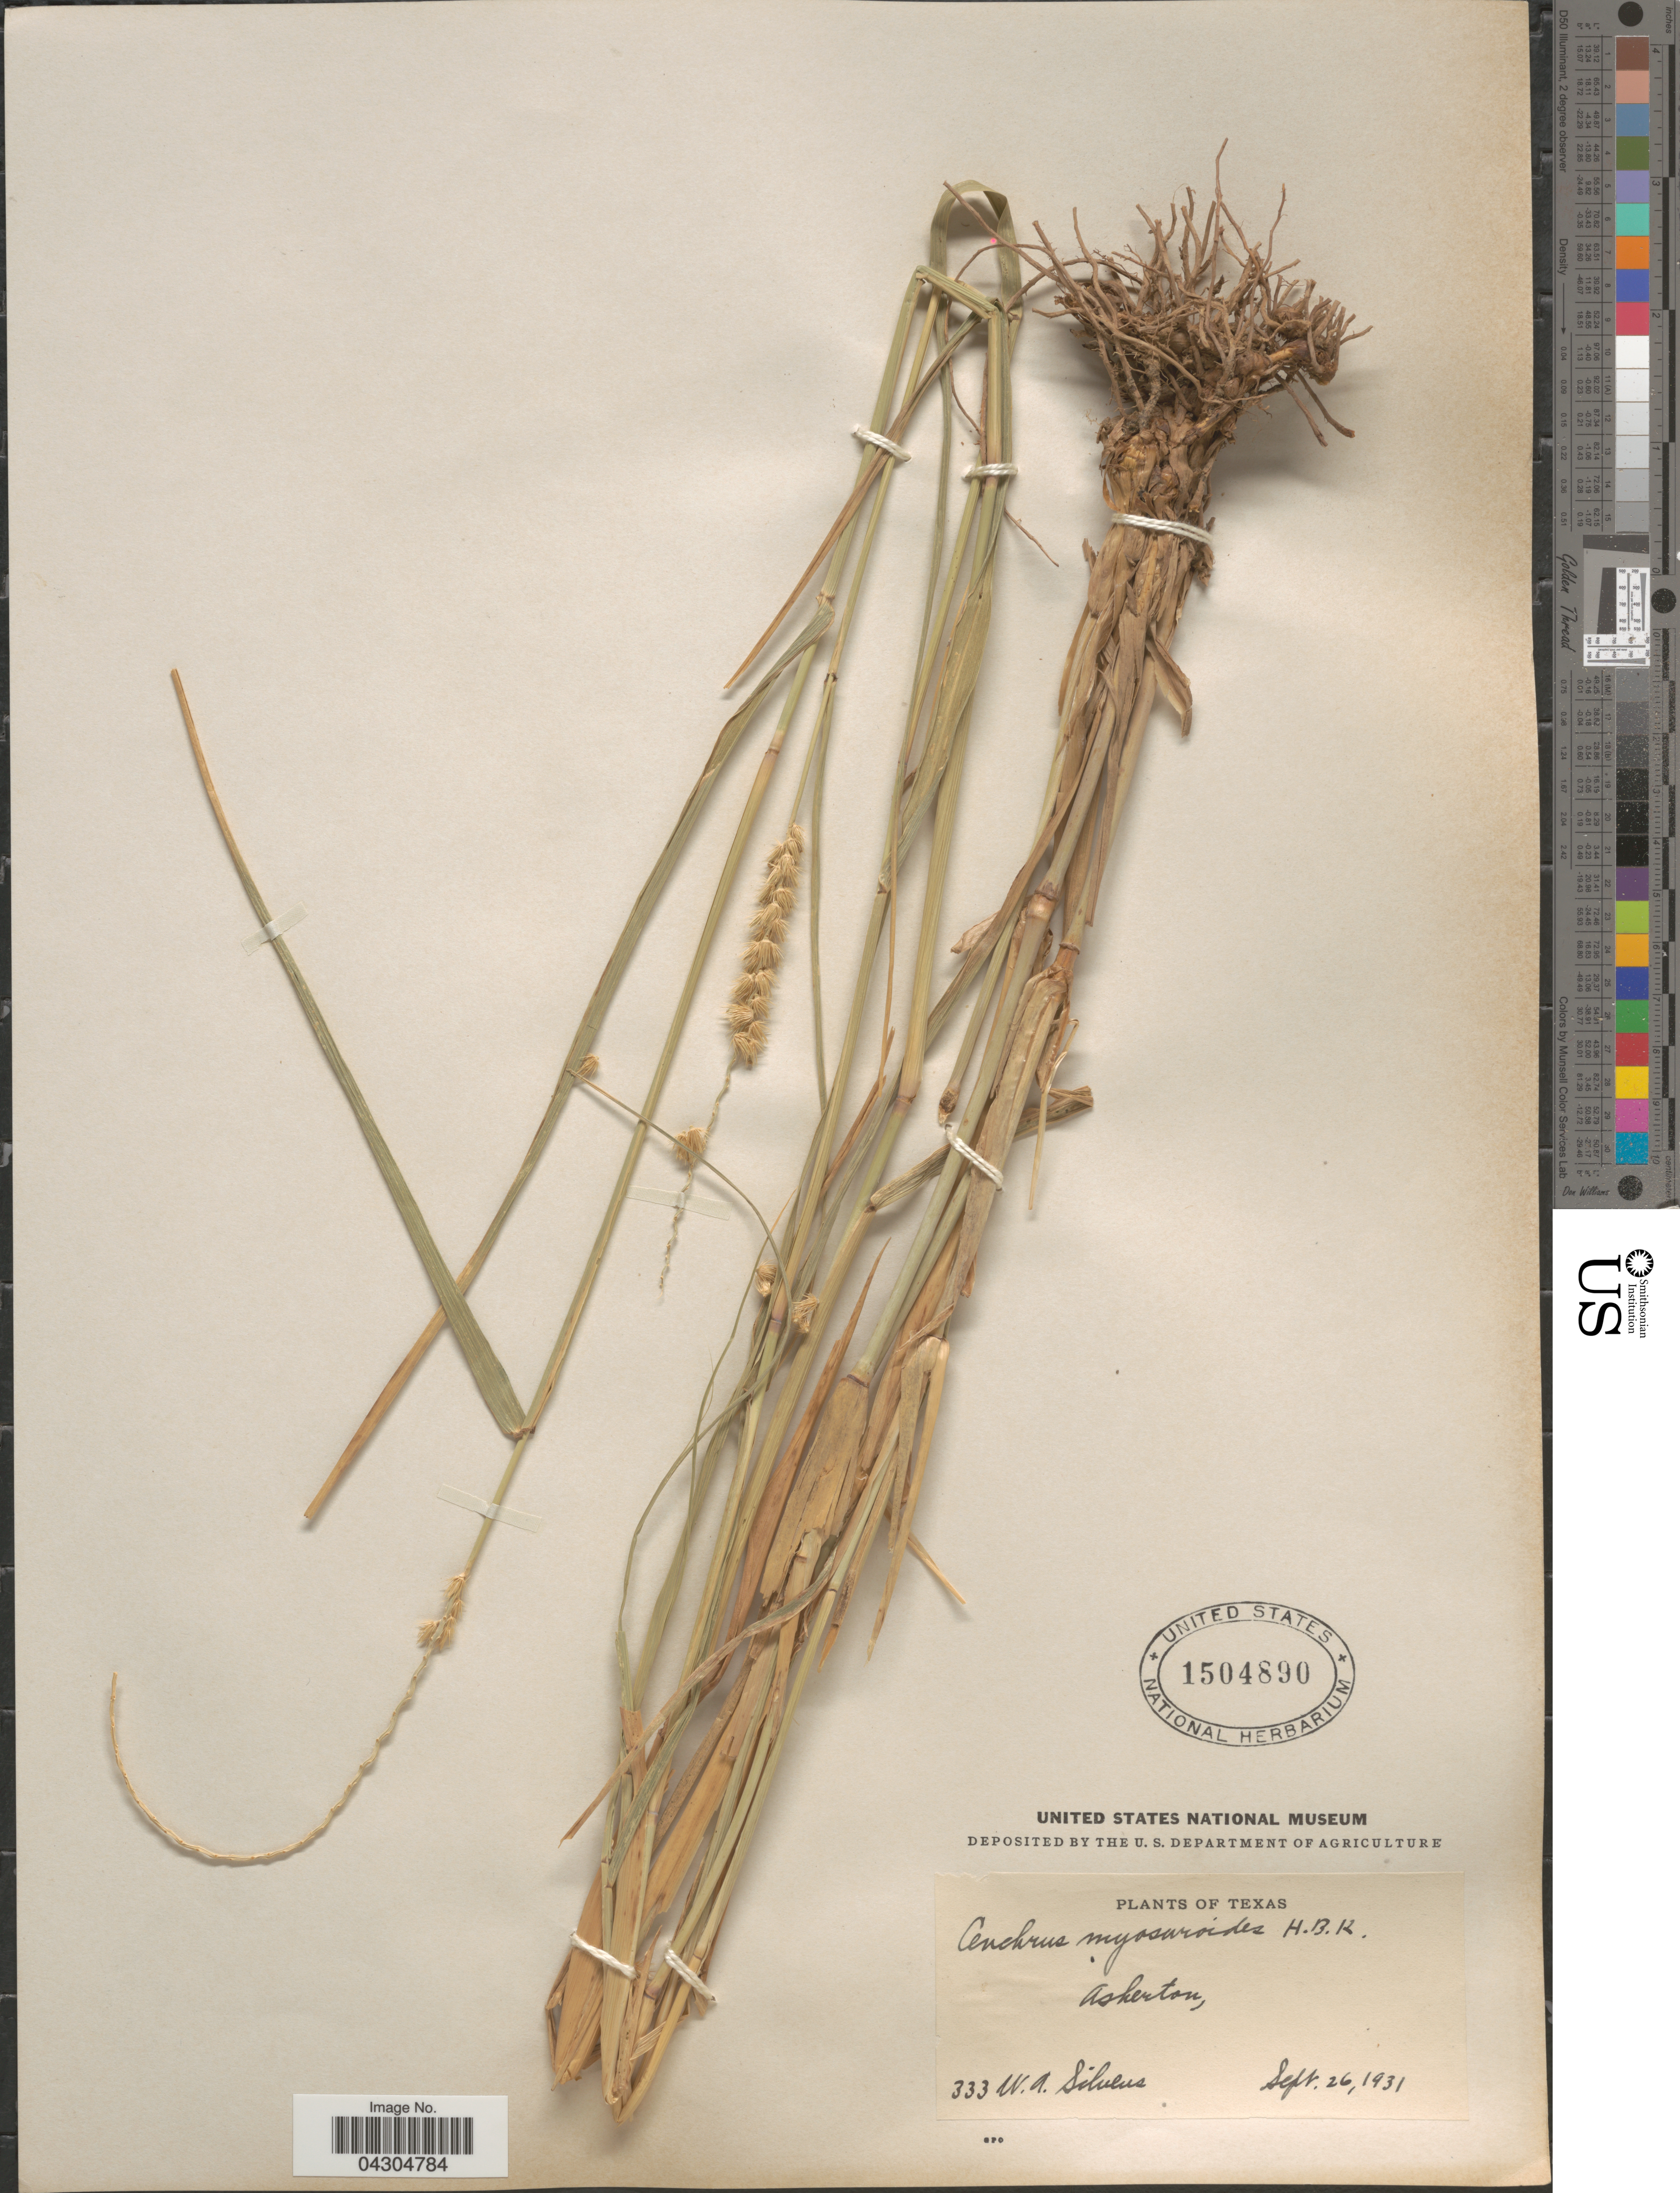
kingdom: Plantae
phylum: Tracheophyta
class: Liliopsida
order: Poales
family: Poaceae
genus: Cenchrus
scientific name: Cenchrus myosuroides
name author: Kunth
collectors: W. Silveus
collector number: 333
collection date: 1931-09-26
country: United States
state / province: Texas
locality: Askerton.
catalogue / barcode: US 1504890